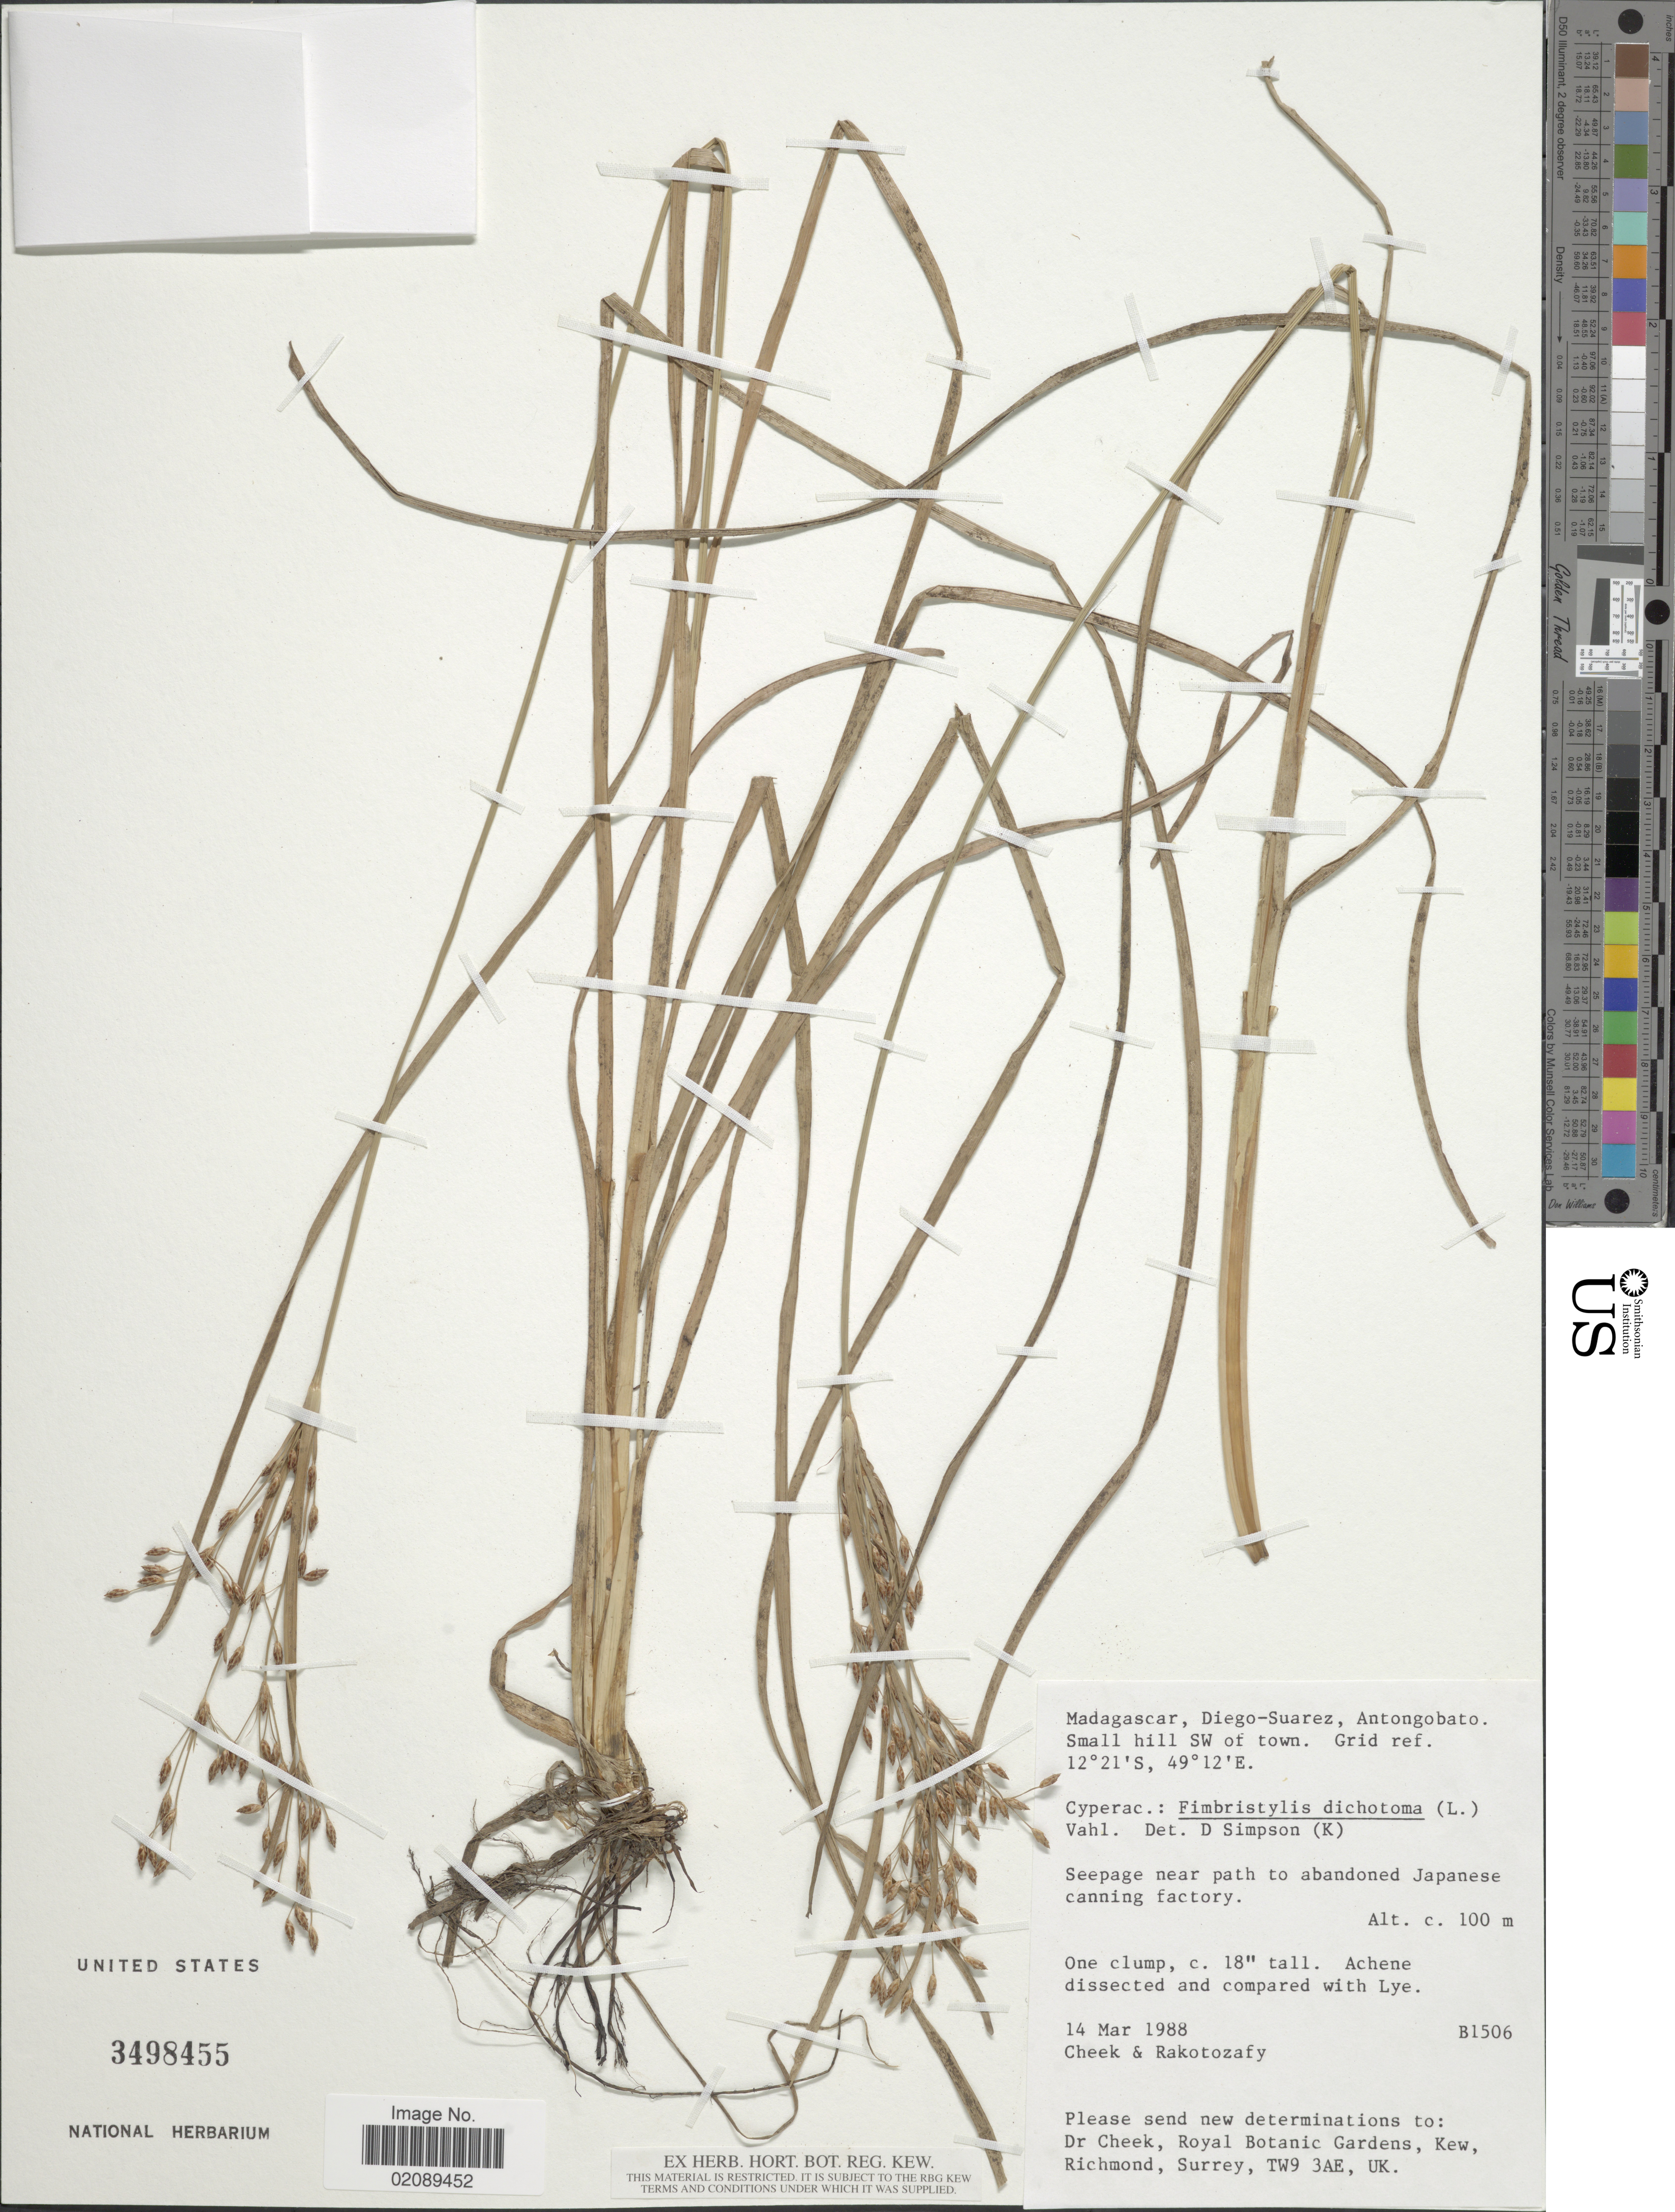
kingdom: Plantae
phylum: Tracheophyta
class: Liliopsida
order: Poales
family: Cyperaceae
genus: Fimbristylis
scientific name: Fimbristylis dichotoma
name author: (L.) Vahl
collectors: -. Cheek & A. Rakotozafy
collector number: B1506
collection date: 1988-03-14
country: Madagascar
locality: Diego-Suarez, Antongobato, Small hill SW of town, Grid ref., seepage near path to abandoned Japanese canning factory, one clump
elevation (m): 100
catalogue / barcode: US 3498455